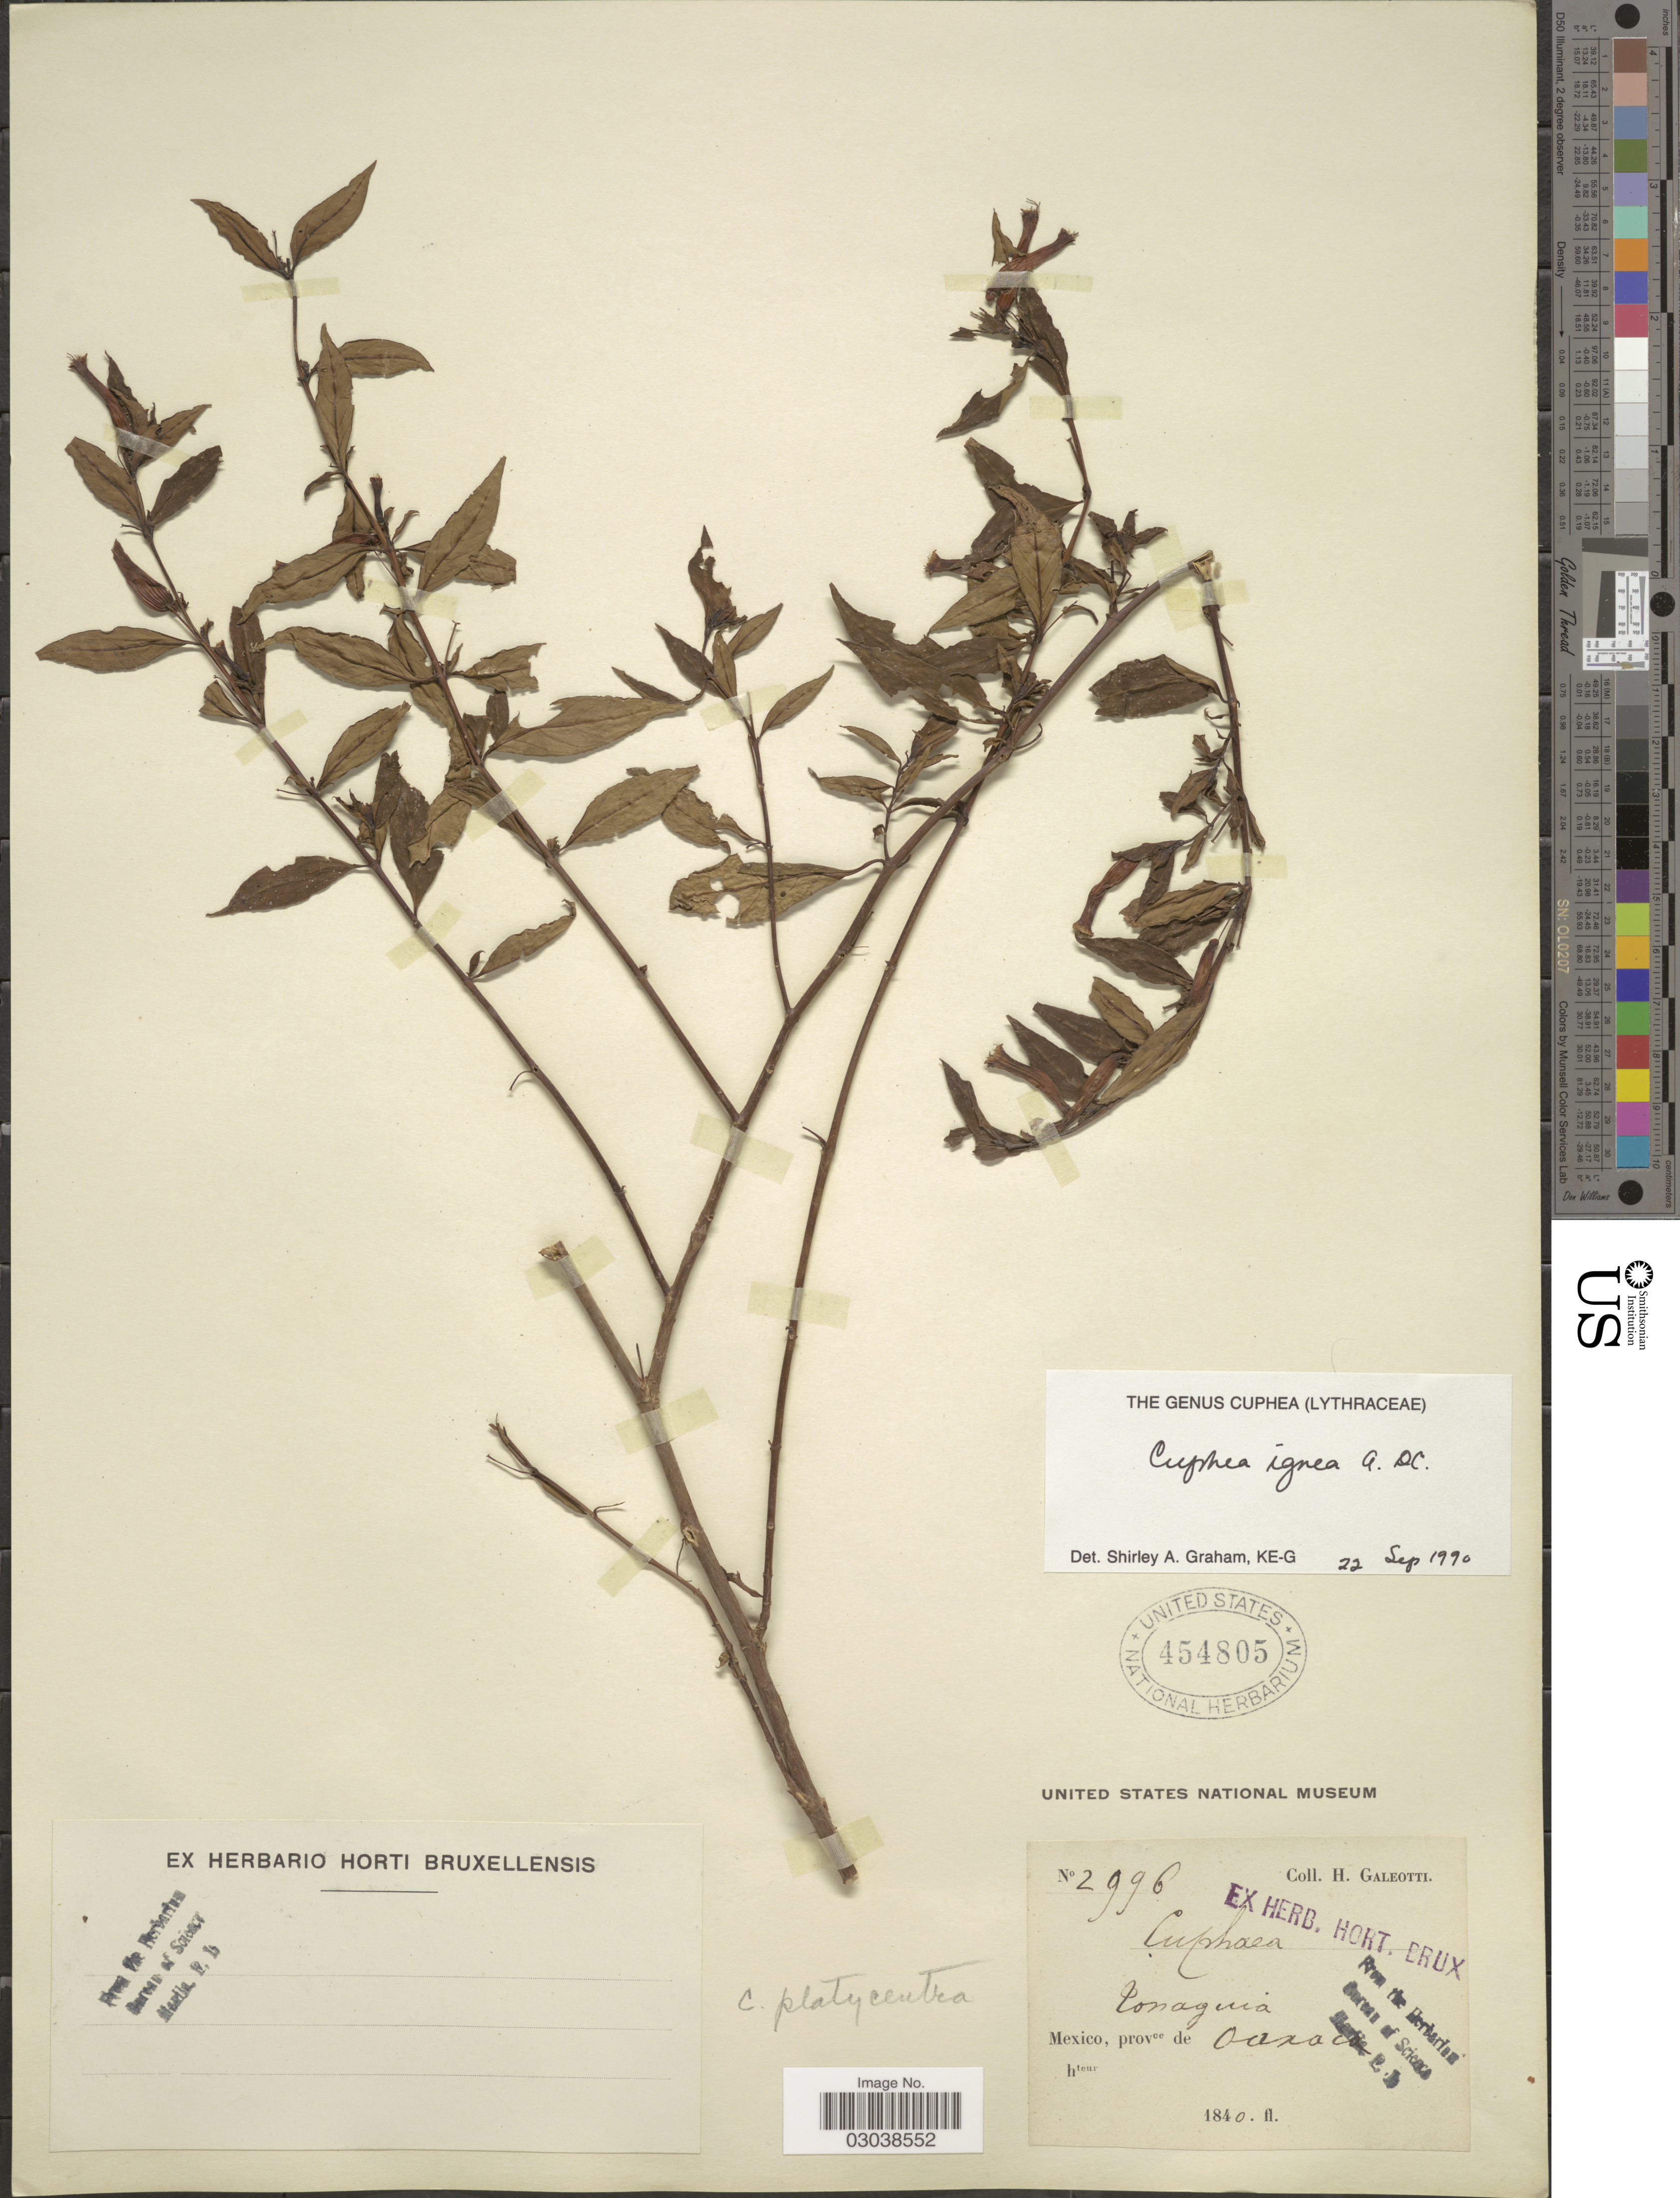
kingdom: Plantae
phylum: Tracheophyta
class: Magnoliopsida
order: Myrtales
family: Lythraceae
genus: Cuphea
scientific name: Cuphea ignea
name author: A. DC.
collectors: H. G. Galeotti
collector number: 2996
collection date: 1840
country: Mexico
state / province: Oaxaca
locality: Tonaguia.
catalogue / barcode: US 454805